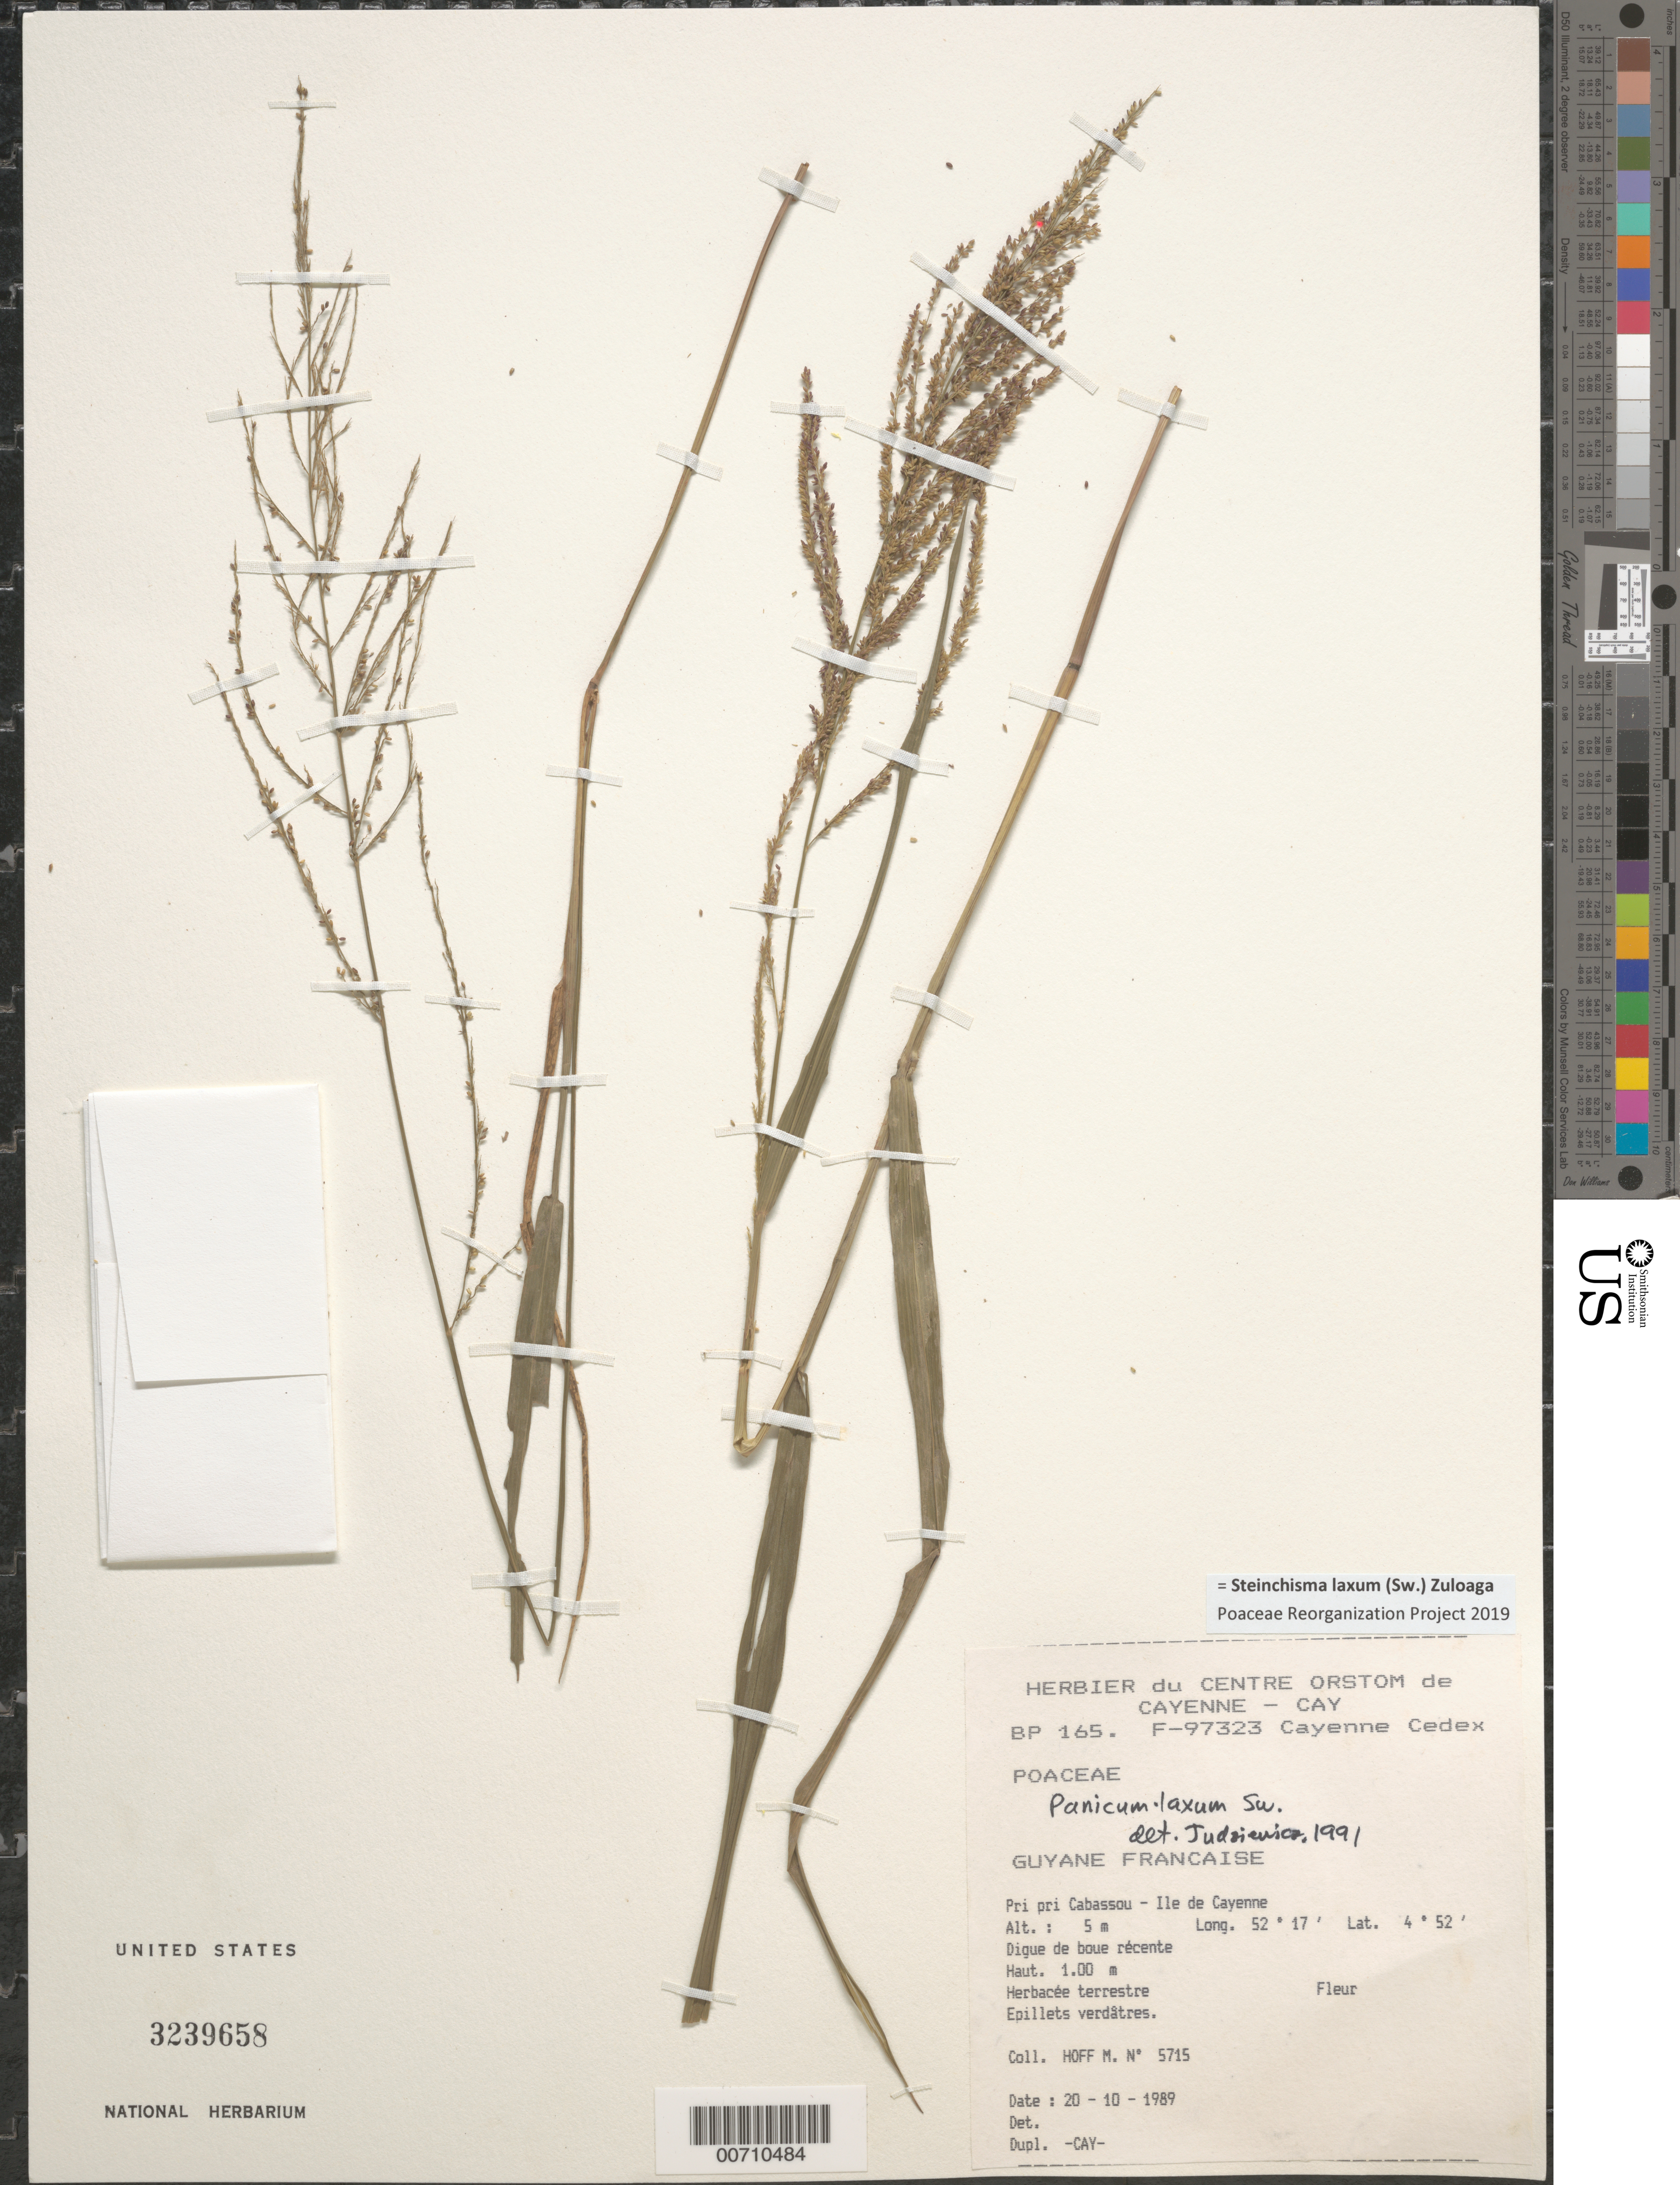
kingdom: Plantae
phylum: Tracheophyta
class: Liliopsida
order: Poales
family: Poaceae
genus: Panicum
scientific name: Panicum laxum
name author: Sw.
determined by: Judziewicz, E. J.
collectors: M. Hoff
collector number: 5715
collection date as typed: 20-Oct-89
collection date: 1989-10-20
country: French Guiana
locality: Pripris Cabassou, Ile de Cayenne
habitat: Recent mud dam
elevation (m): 5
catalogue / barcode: US 3239658